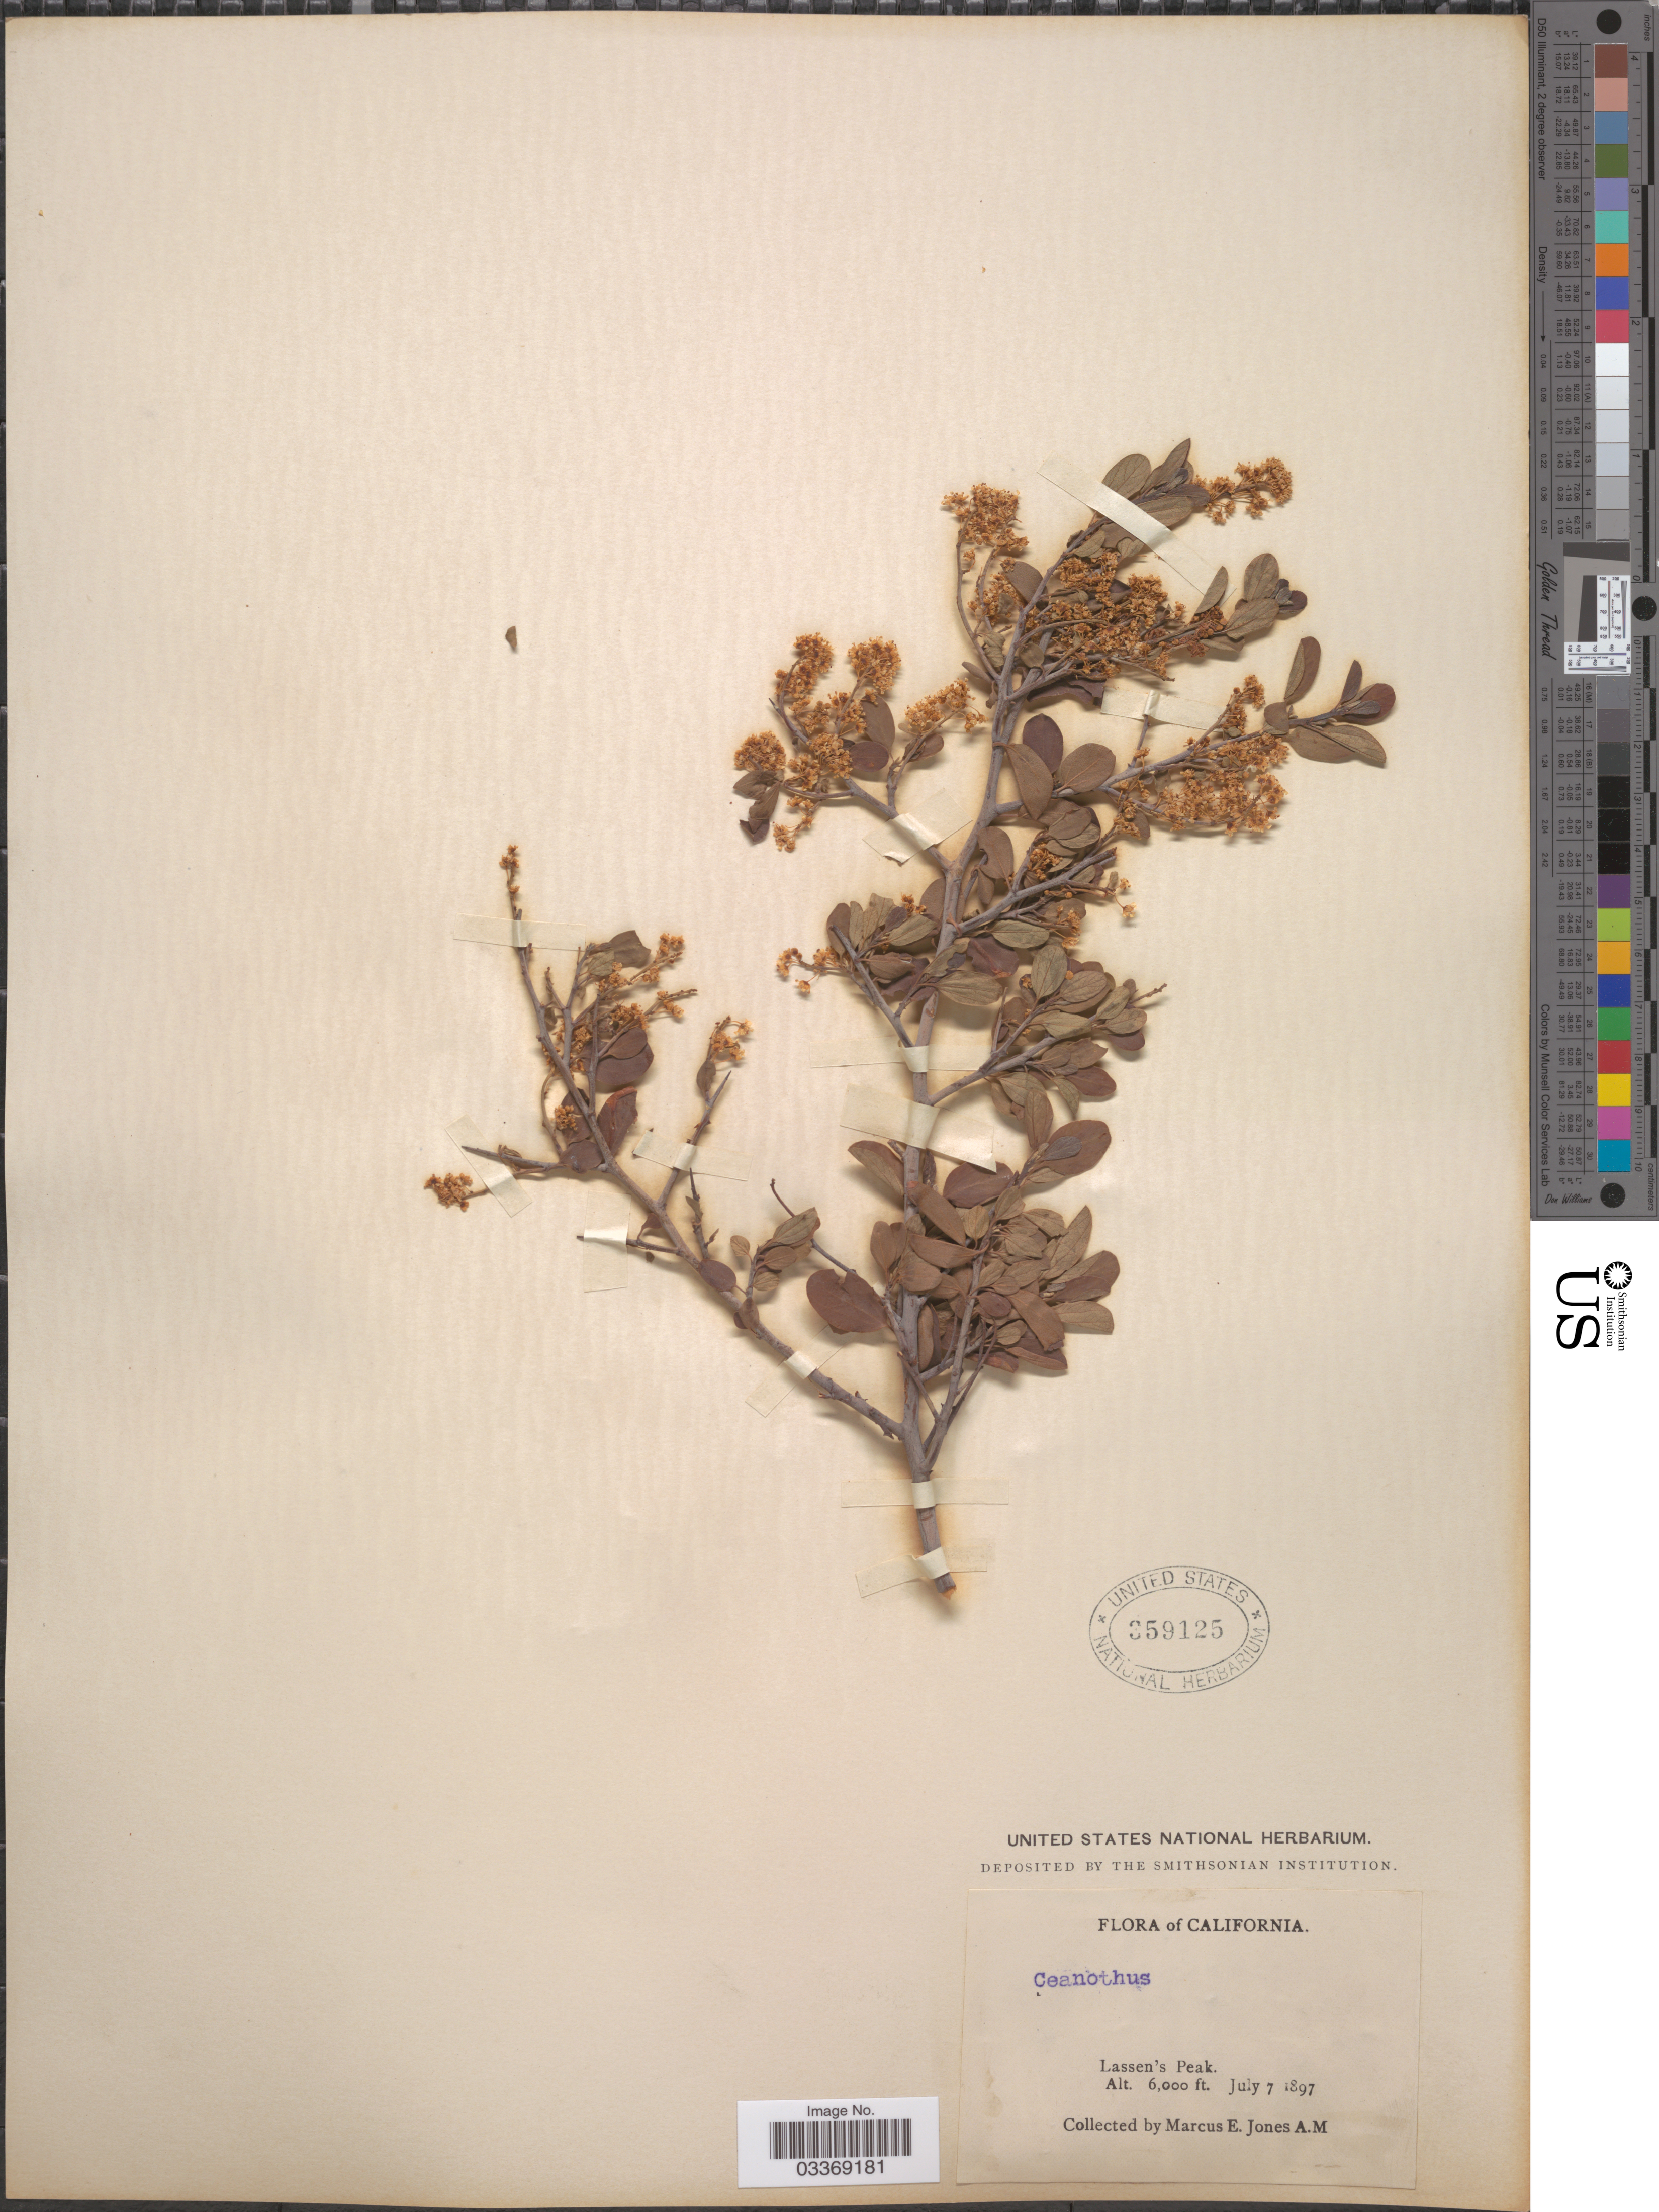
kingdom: Plantae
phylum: Tracheophyta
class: Magnoliopsida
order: Rosales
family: Rhamnaceae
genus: Ceanothus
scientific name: Ceanothus divaricatus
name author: Nutt. ex Torr. & S.F. Gray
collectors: M. E. Jones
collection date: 1897-07-07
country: United States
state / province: California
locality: Lassen's Peak.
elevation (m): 1829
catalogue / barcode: US 359125